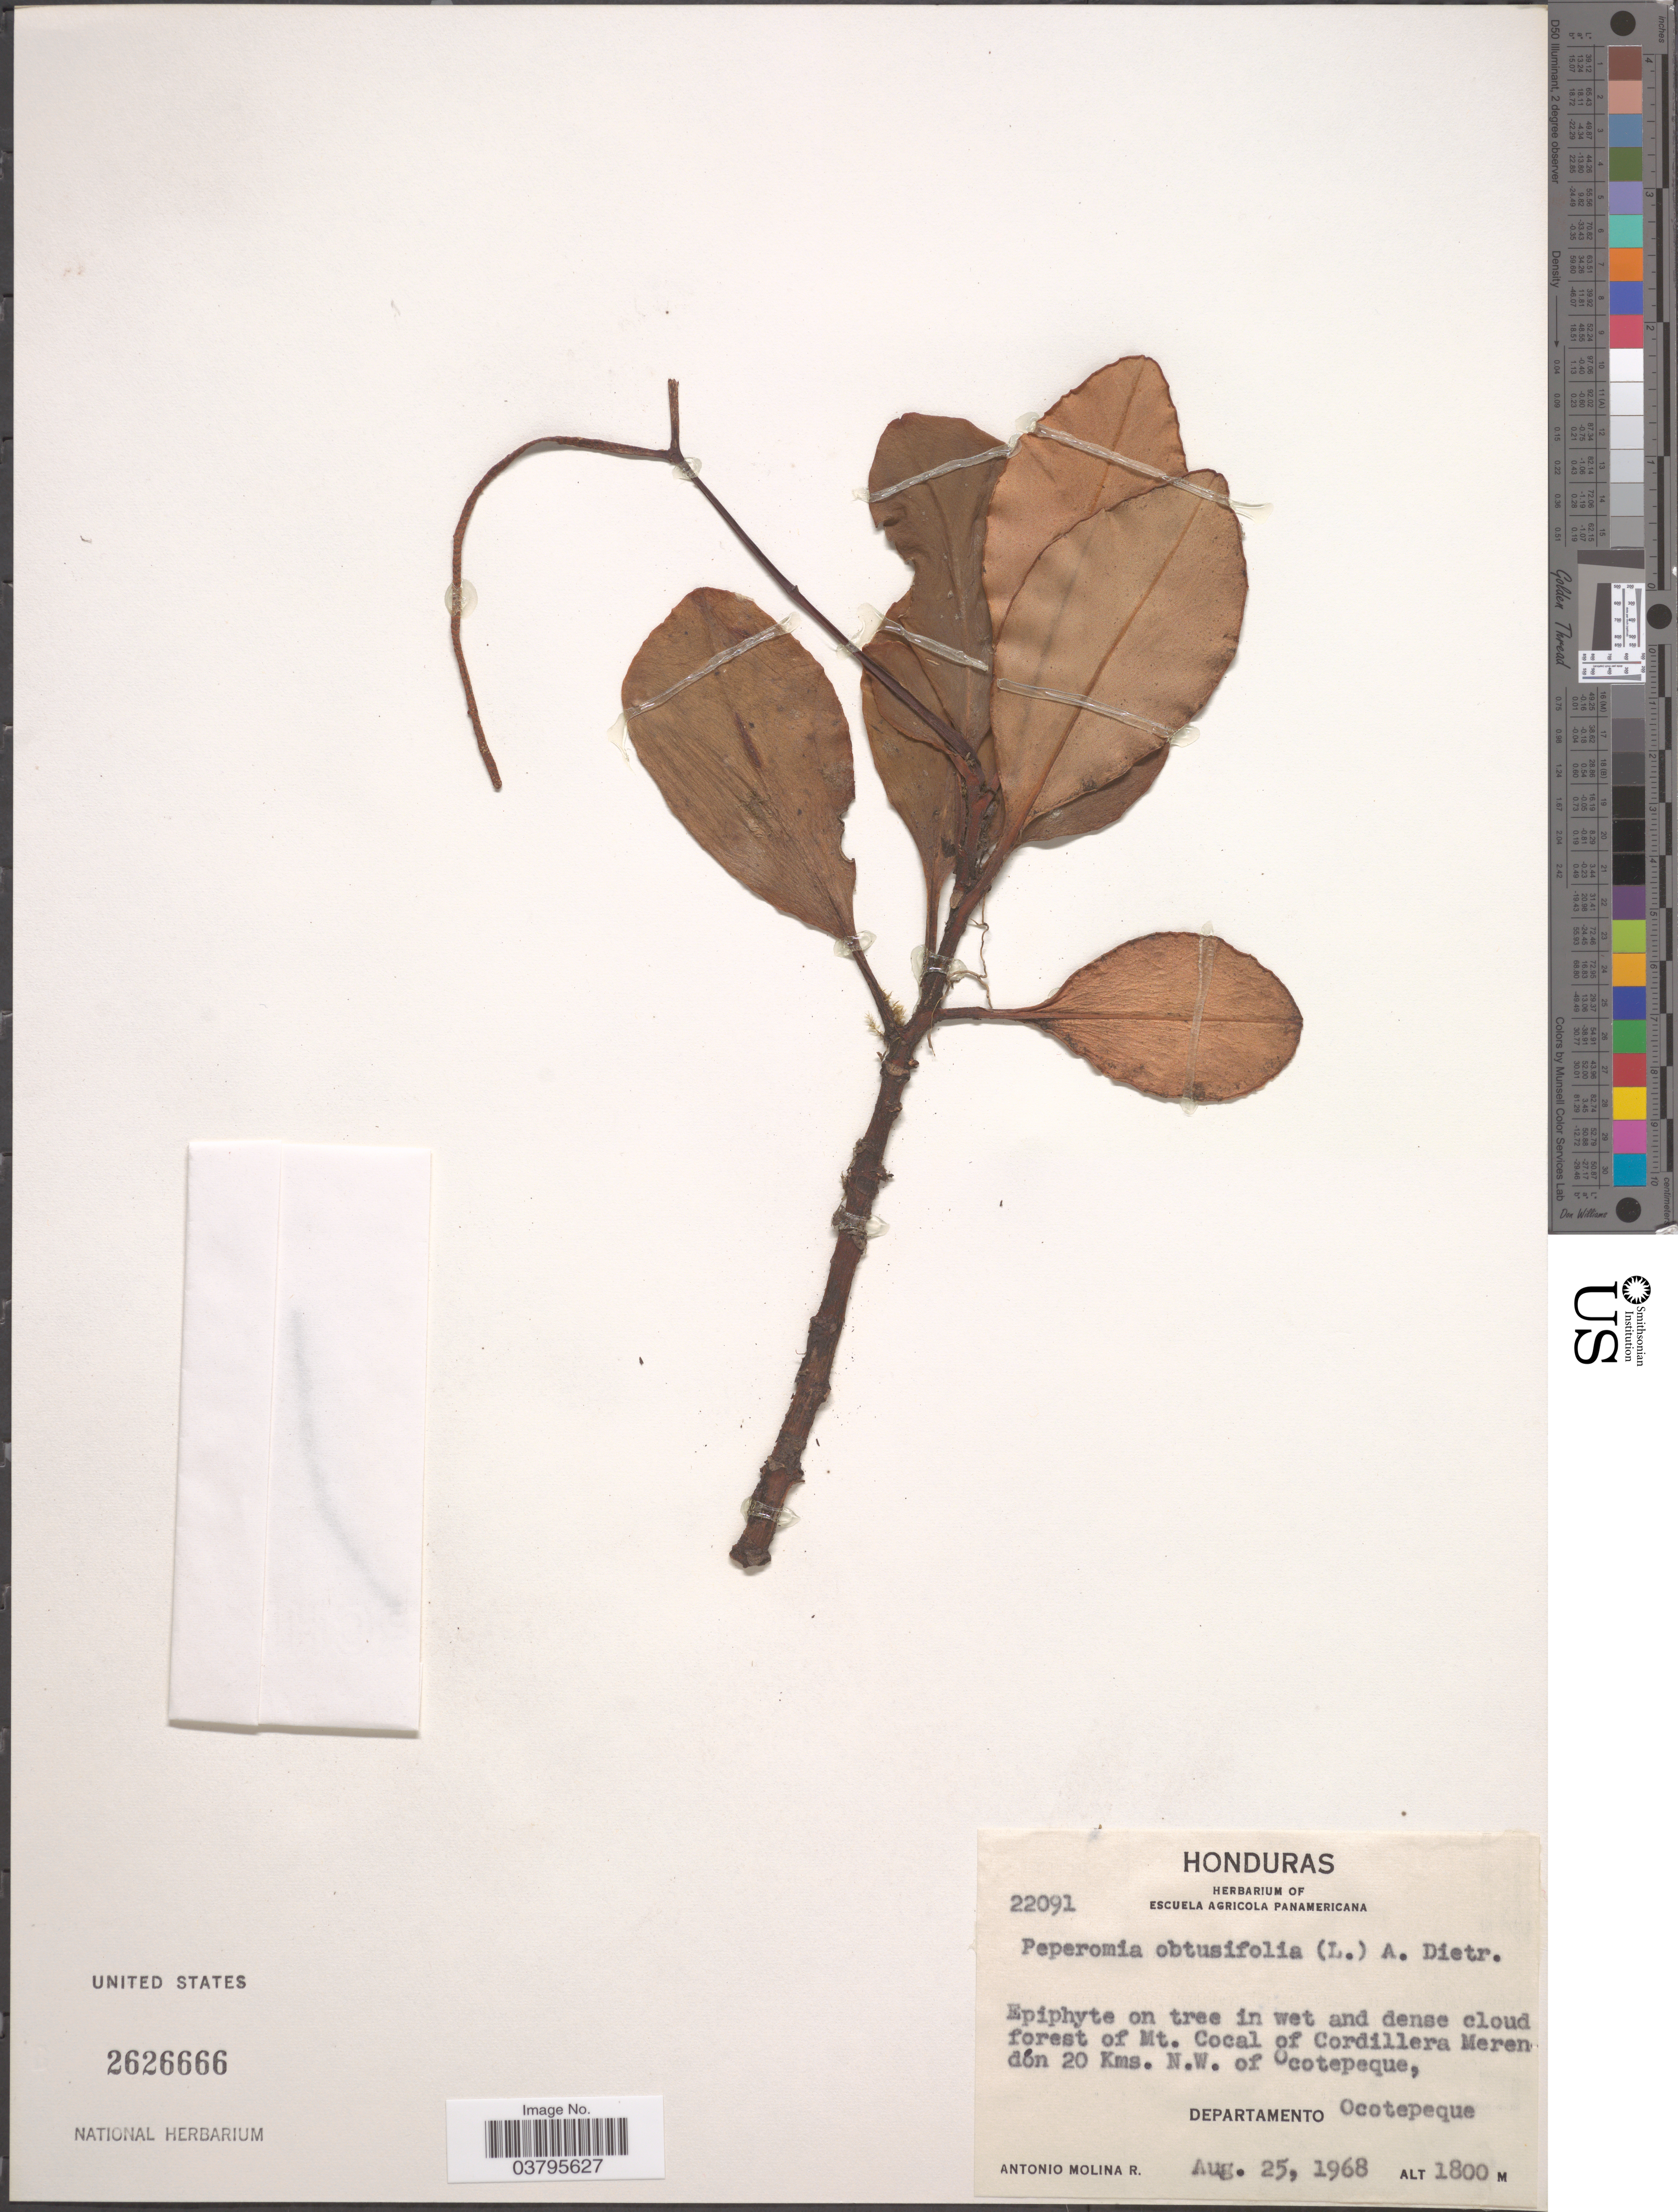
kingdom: Plantae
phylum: Tracheophyta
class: Magnoliopsida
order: Piperales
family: Piperaceae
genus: Peperomia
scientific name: Peperomia obtusifolia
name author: (L.) A. Dietr.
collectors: A. Molina R.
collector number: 22091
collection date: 1968-08-25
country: Honduras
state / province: Ocotepeque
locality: Cloud forest of Mt. Cocal of Cordillera Merendón 20 Kms. N.W. of Ocotepeque, Departamento Ocotepeque.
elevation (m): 1800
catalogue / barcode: US 2626666